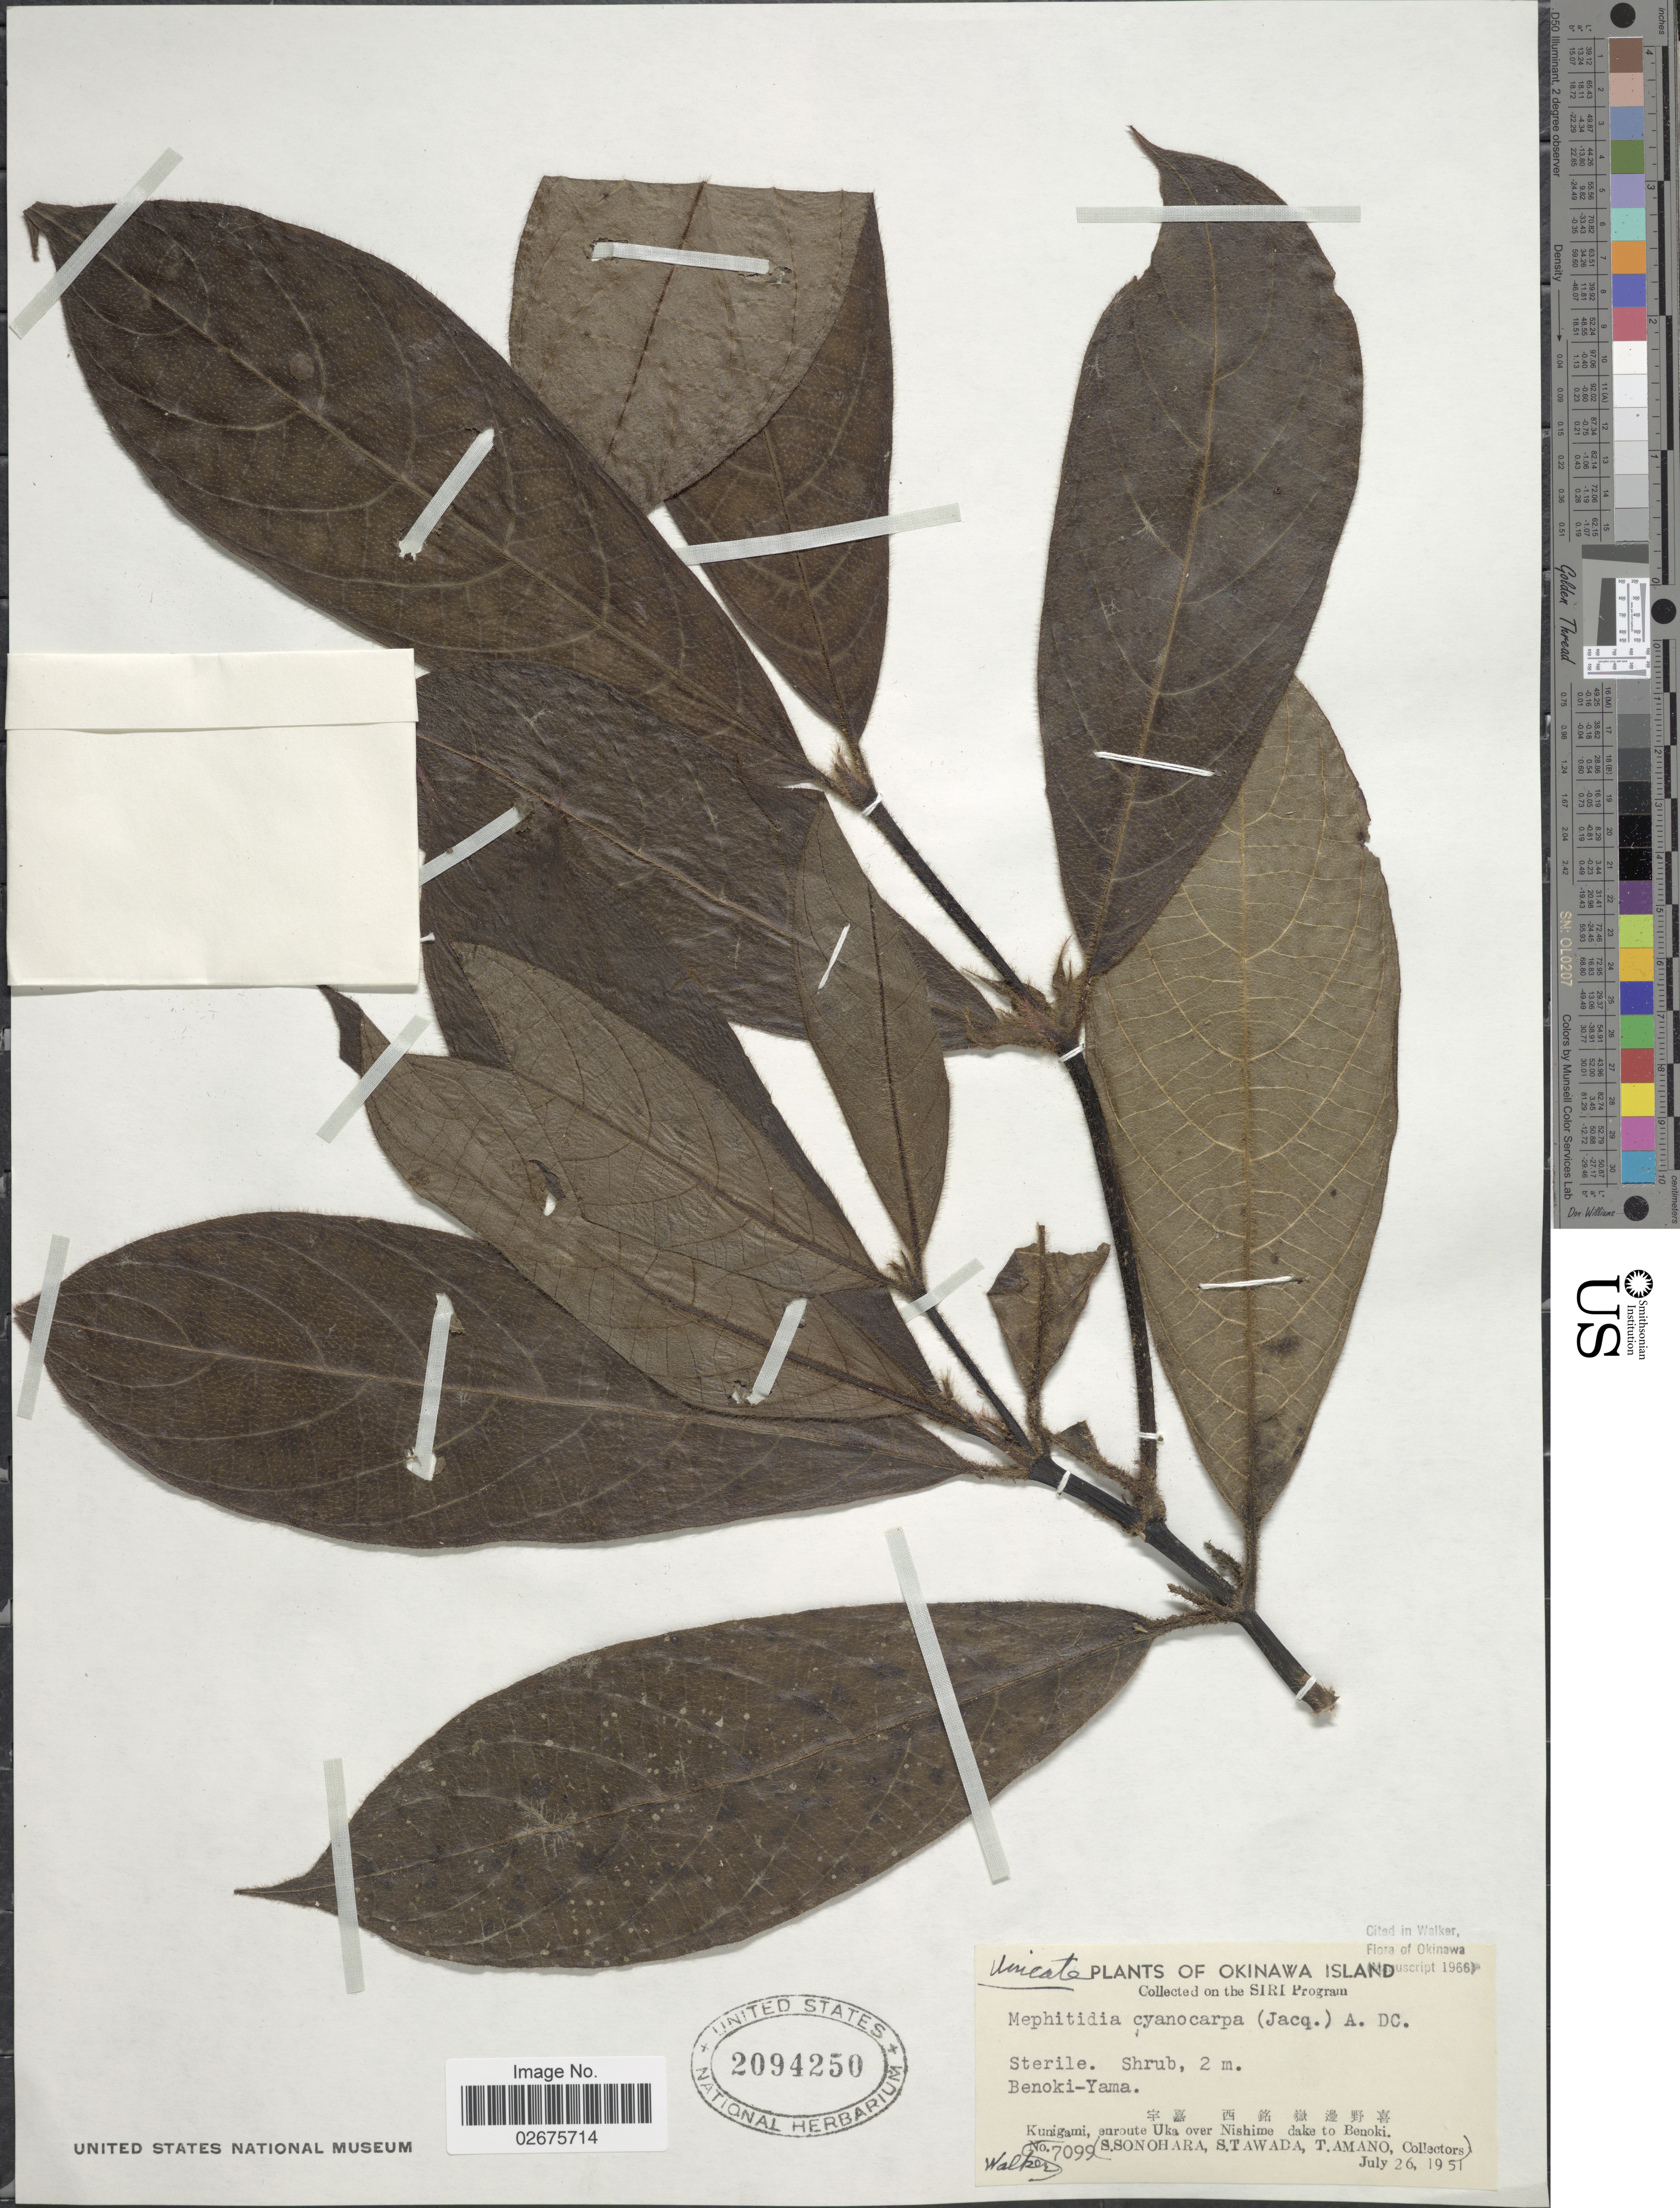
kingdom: Plantae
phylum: Tracheophyta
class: Magnoliopsida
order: Gentianales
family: Rubiaceae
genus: Lasianthus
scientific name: Lasianthus cyanocarpus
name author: Jack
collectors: S. Sonohara, S. Tawada & T. Amano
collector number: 7099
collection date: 1951-07-26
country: Japan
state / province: Okinawa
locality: Okinawa Island, Benoki-Yama, Kunigami, en route Uka over Nishime dake to Benoki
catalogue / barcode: US 2094250